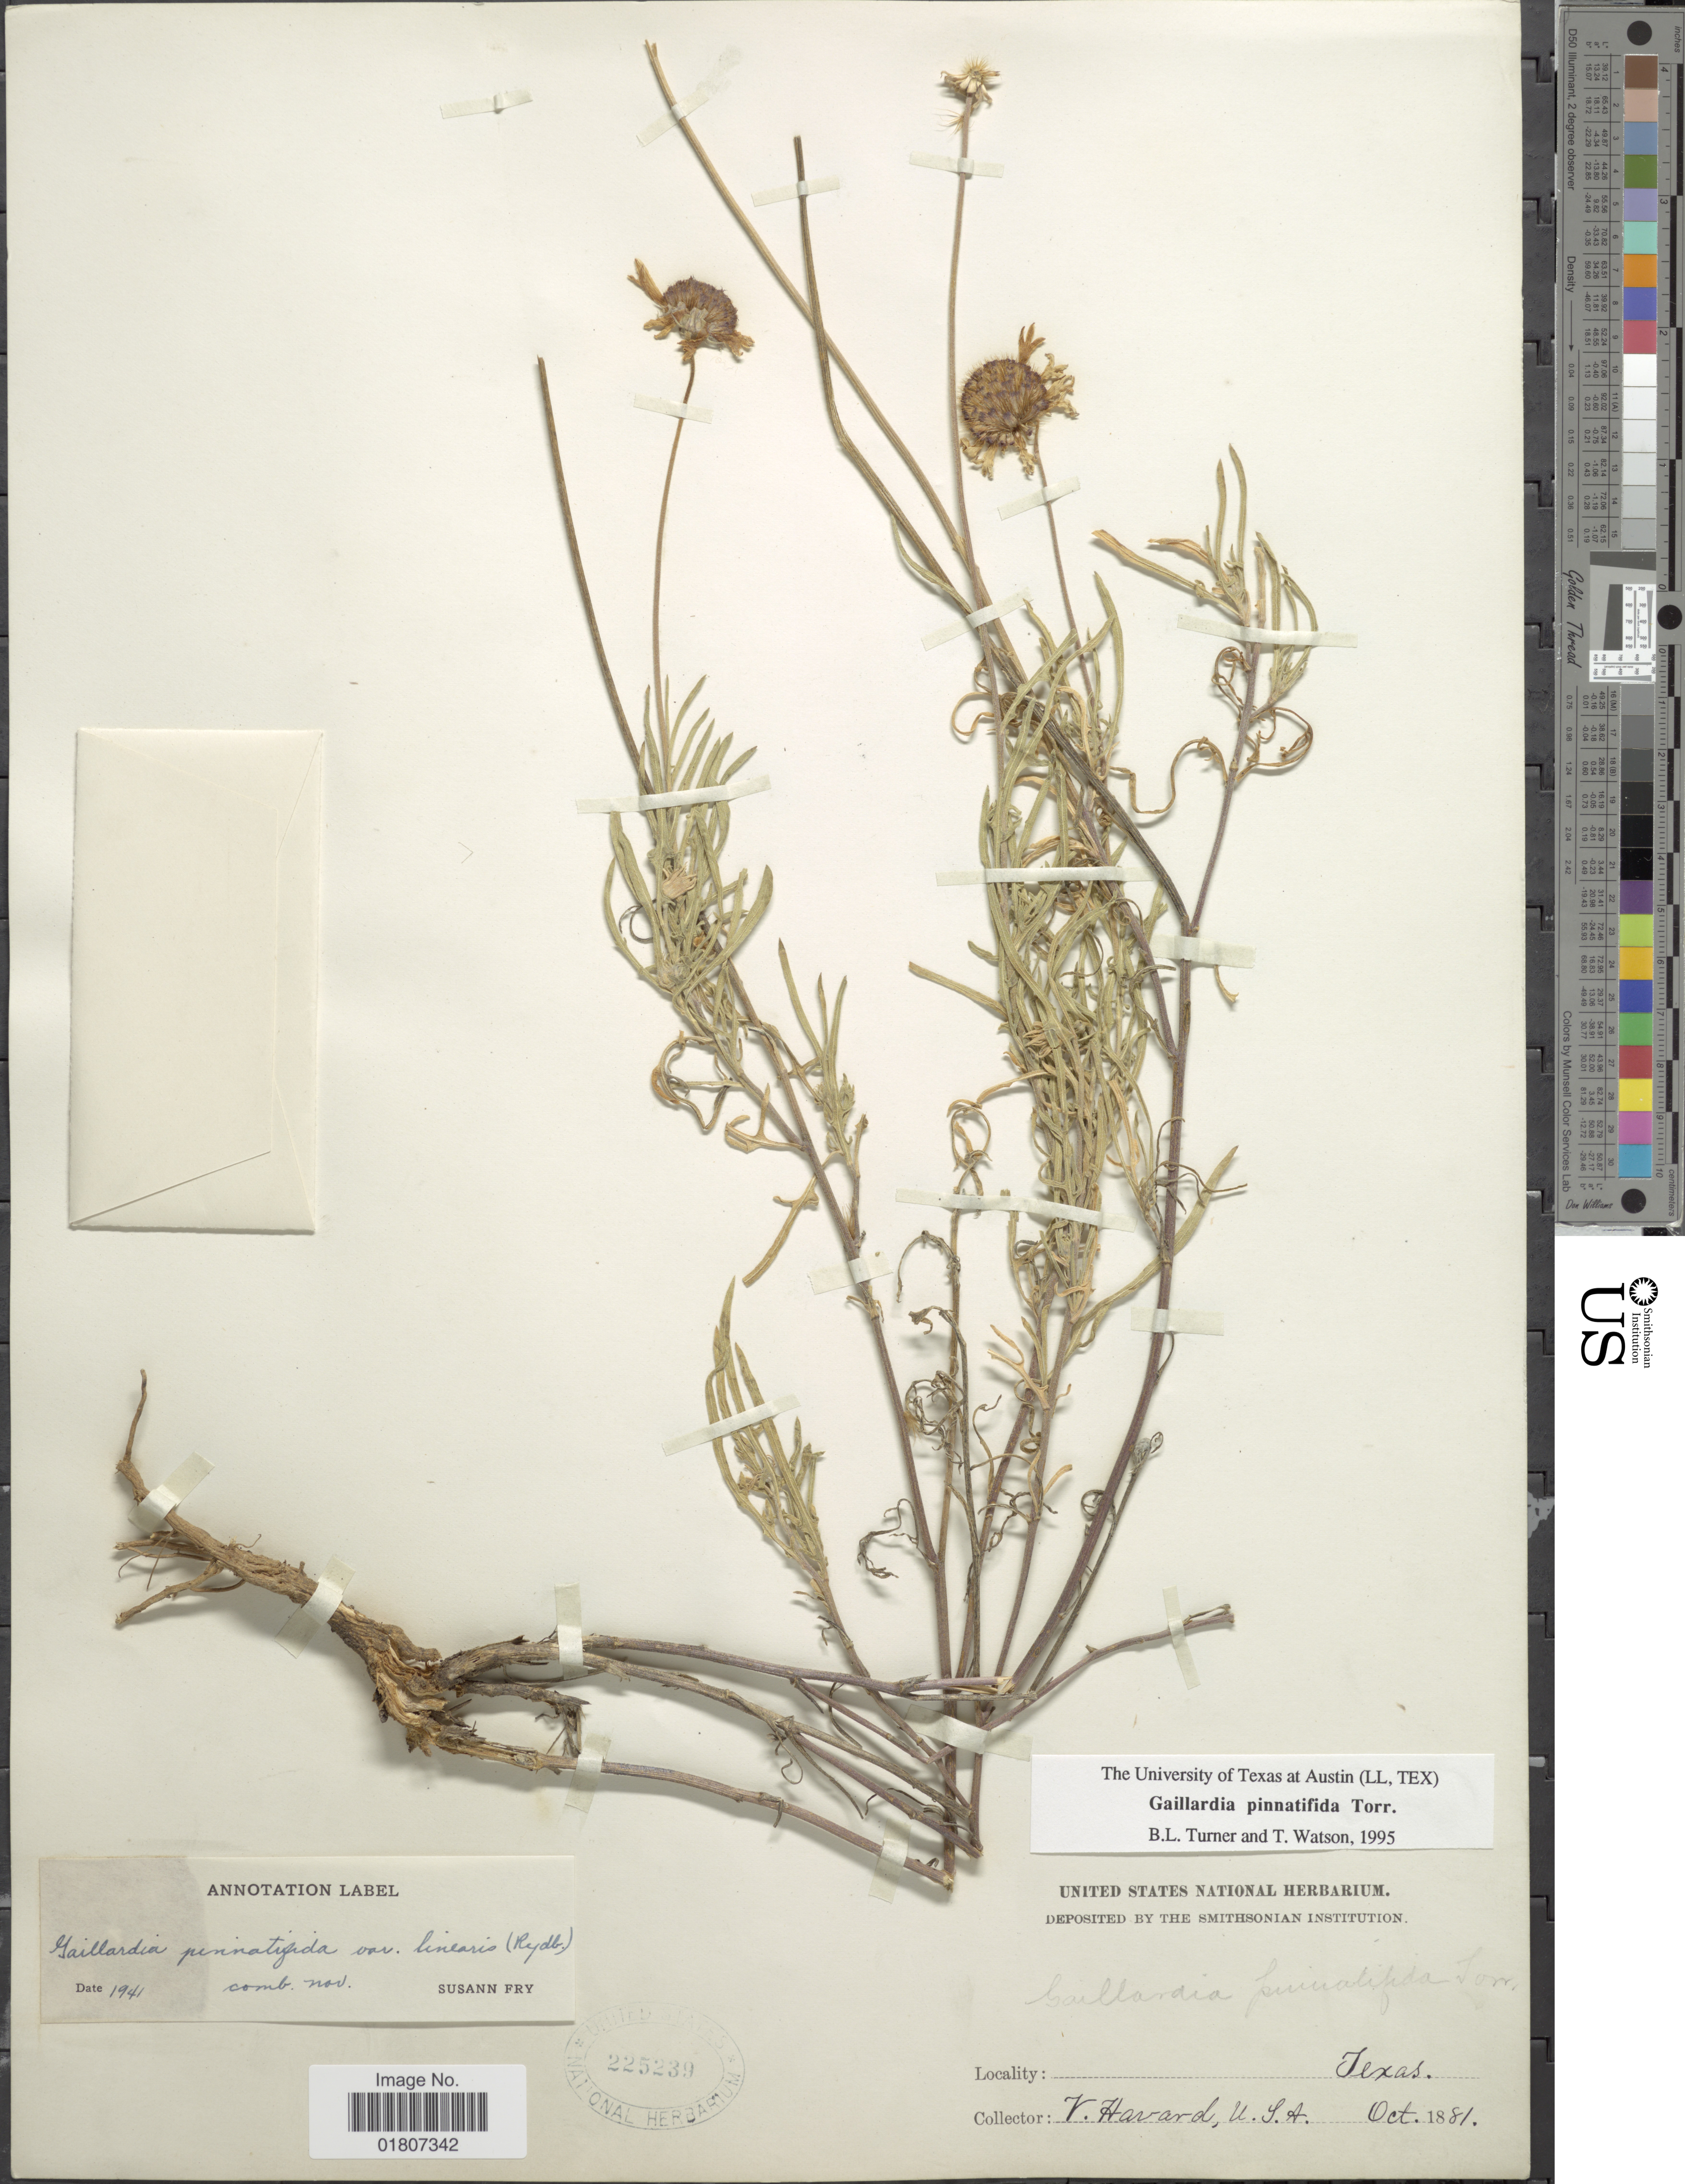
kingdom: Plantae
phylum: Tracheophyta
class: Magnoliopsida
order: Asterales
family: Asteraceae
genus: Gaillardia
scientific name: Gaillardia pinnatifida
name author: Torr.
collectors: V. Havard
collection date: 1881-10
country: United States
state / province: Texas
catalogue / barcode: US 225239